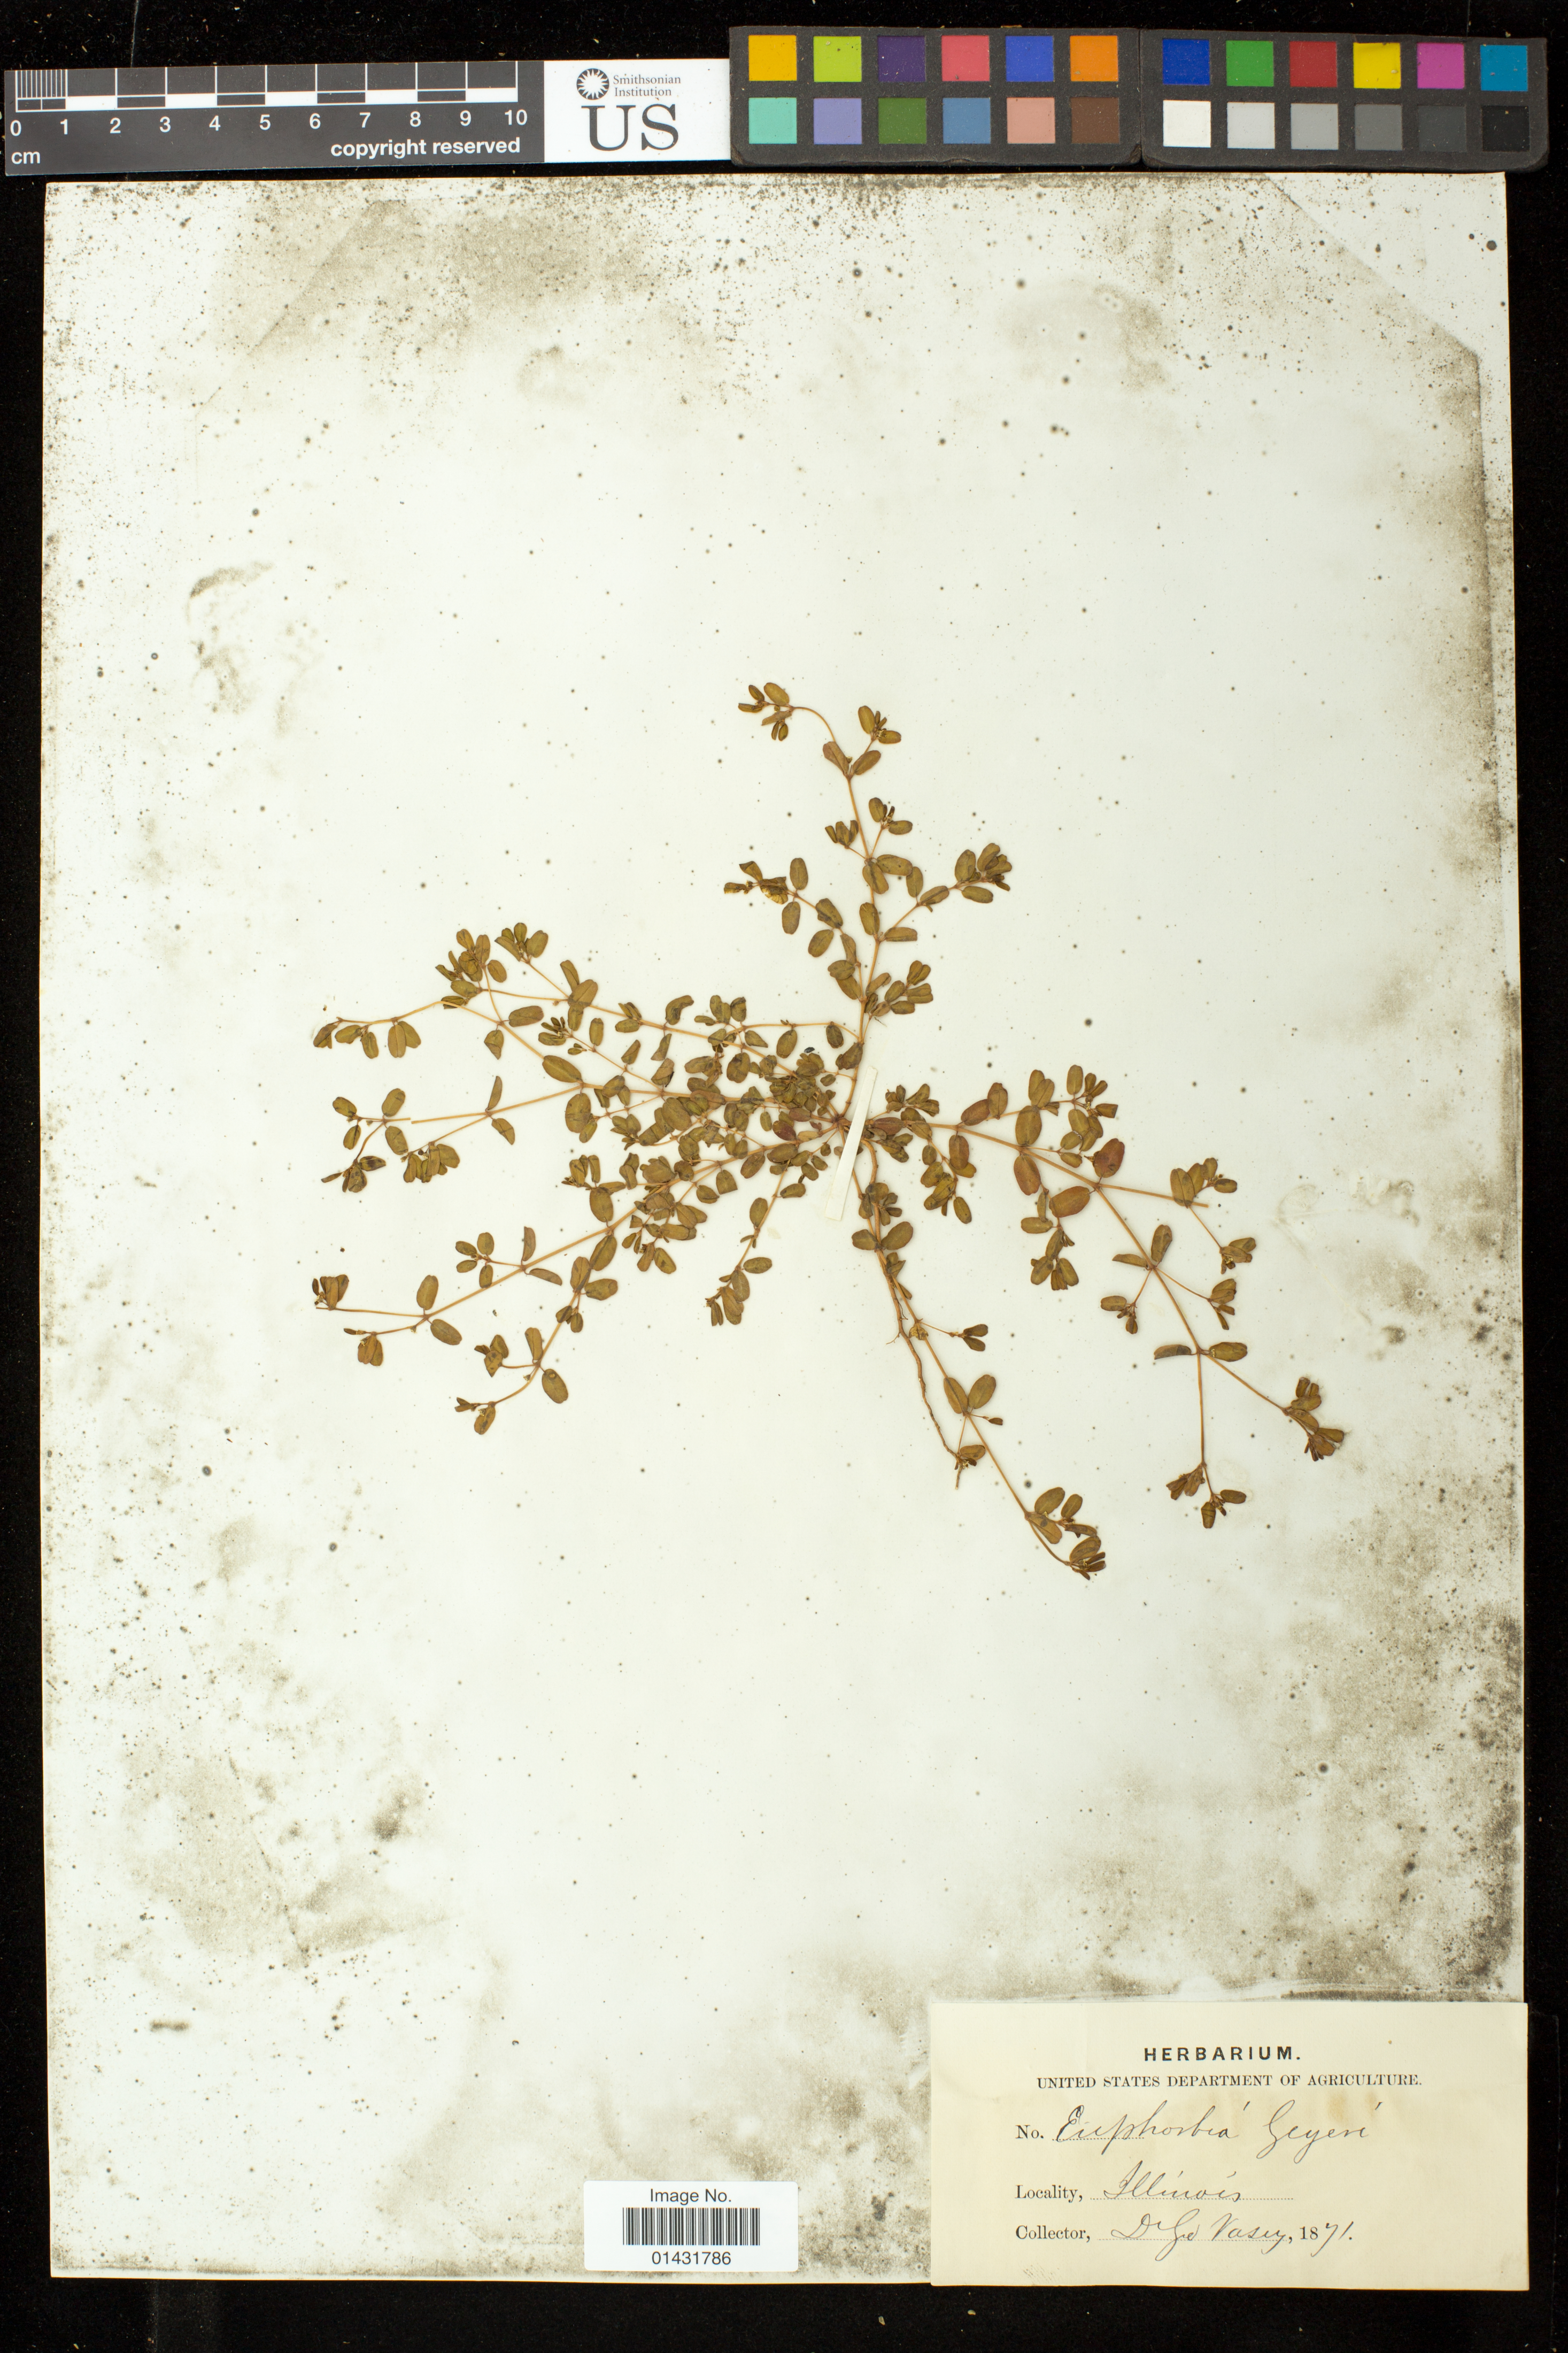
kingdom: Plantae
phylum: Tracheophyta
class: Magnoliopsida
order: Malpighiales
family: Euphorbiaceae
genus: Euphorbia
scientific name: Euphorbia geyeri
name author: Engelm.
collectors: G. Vasey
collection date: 1871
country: United States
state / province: Illinois